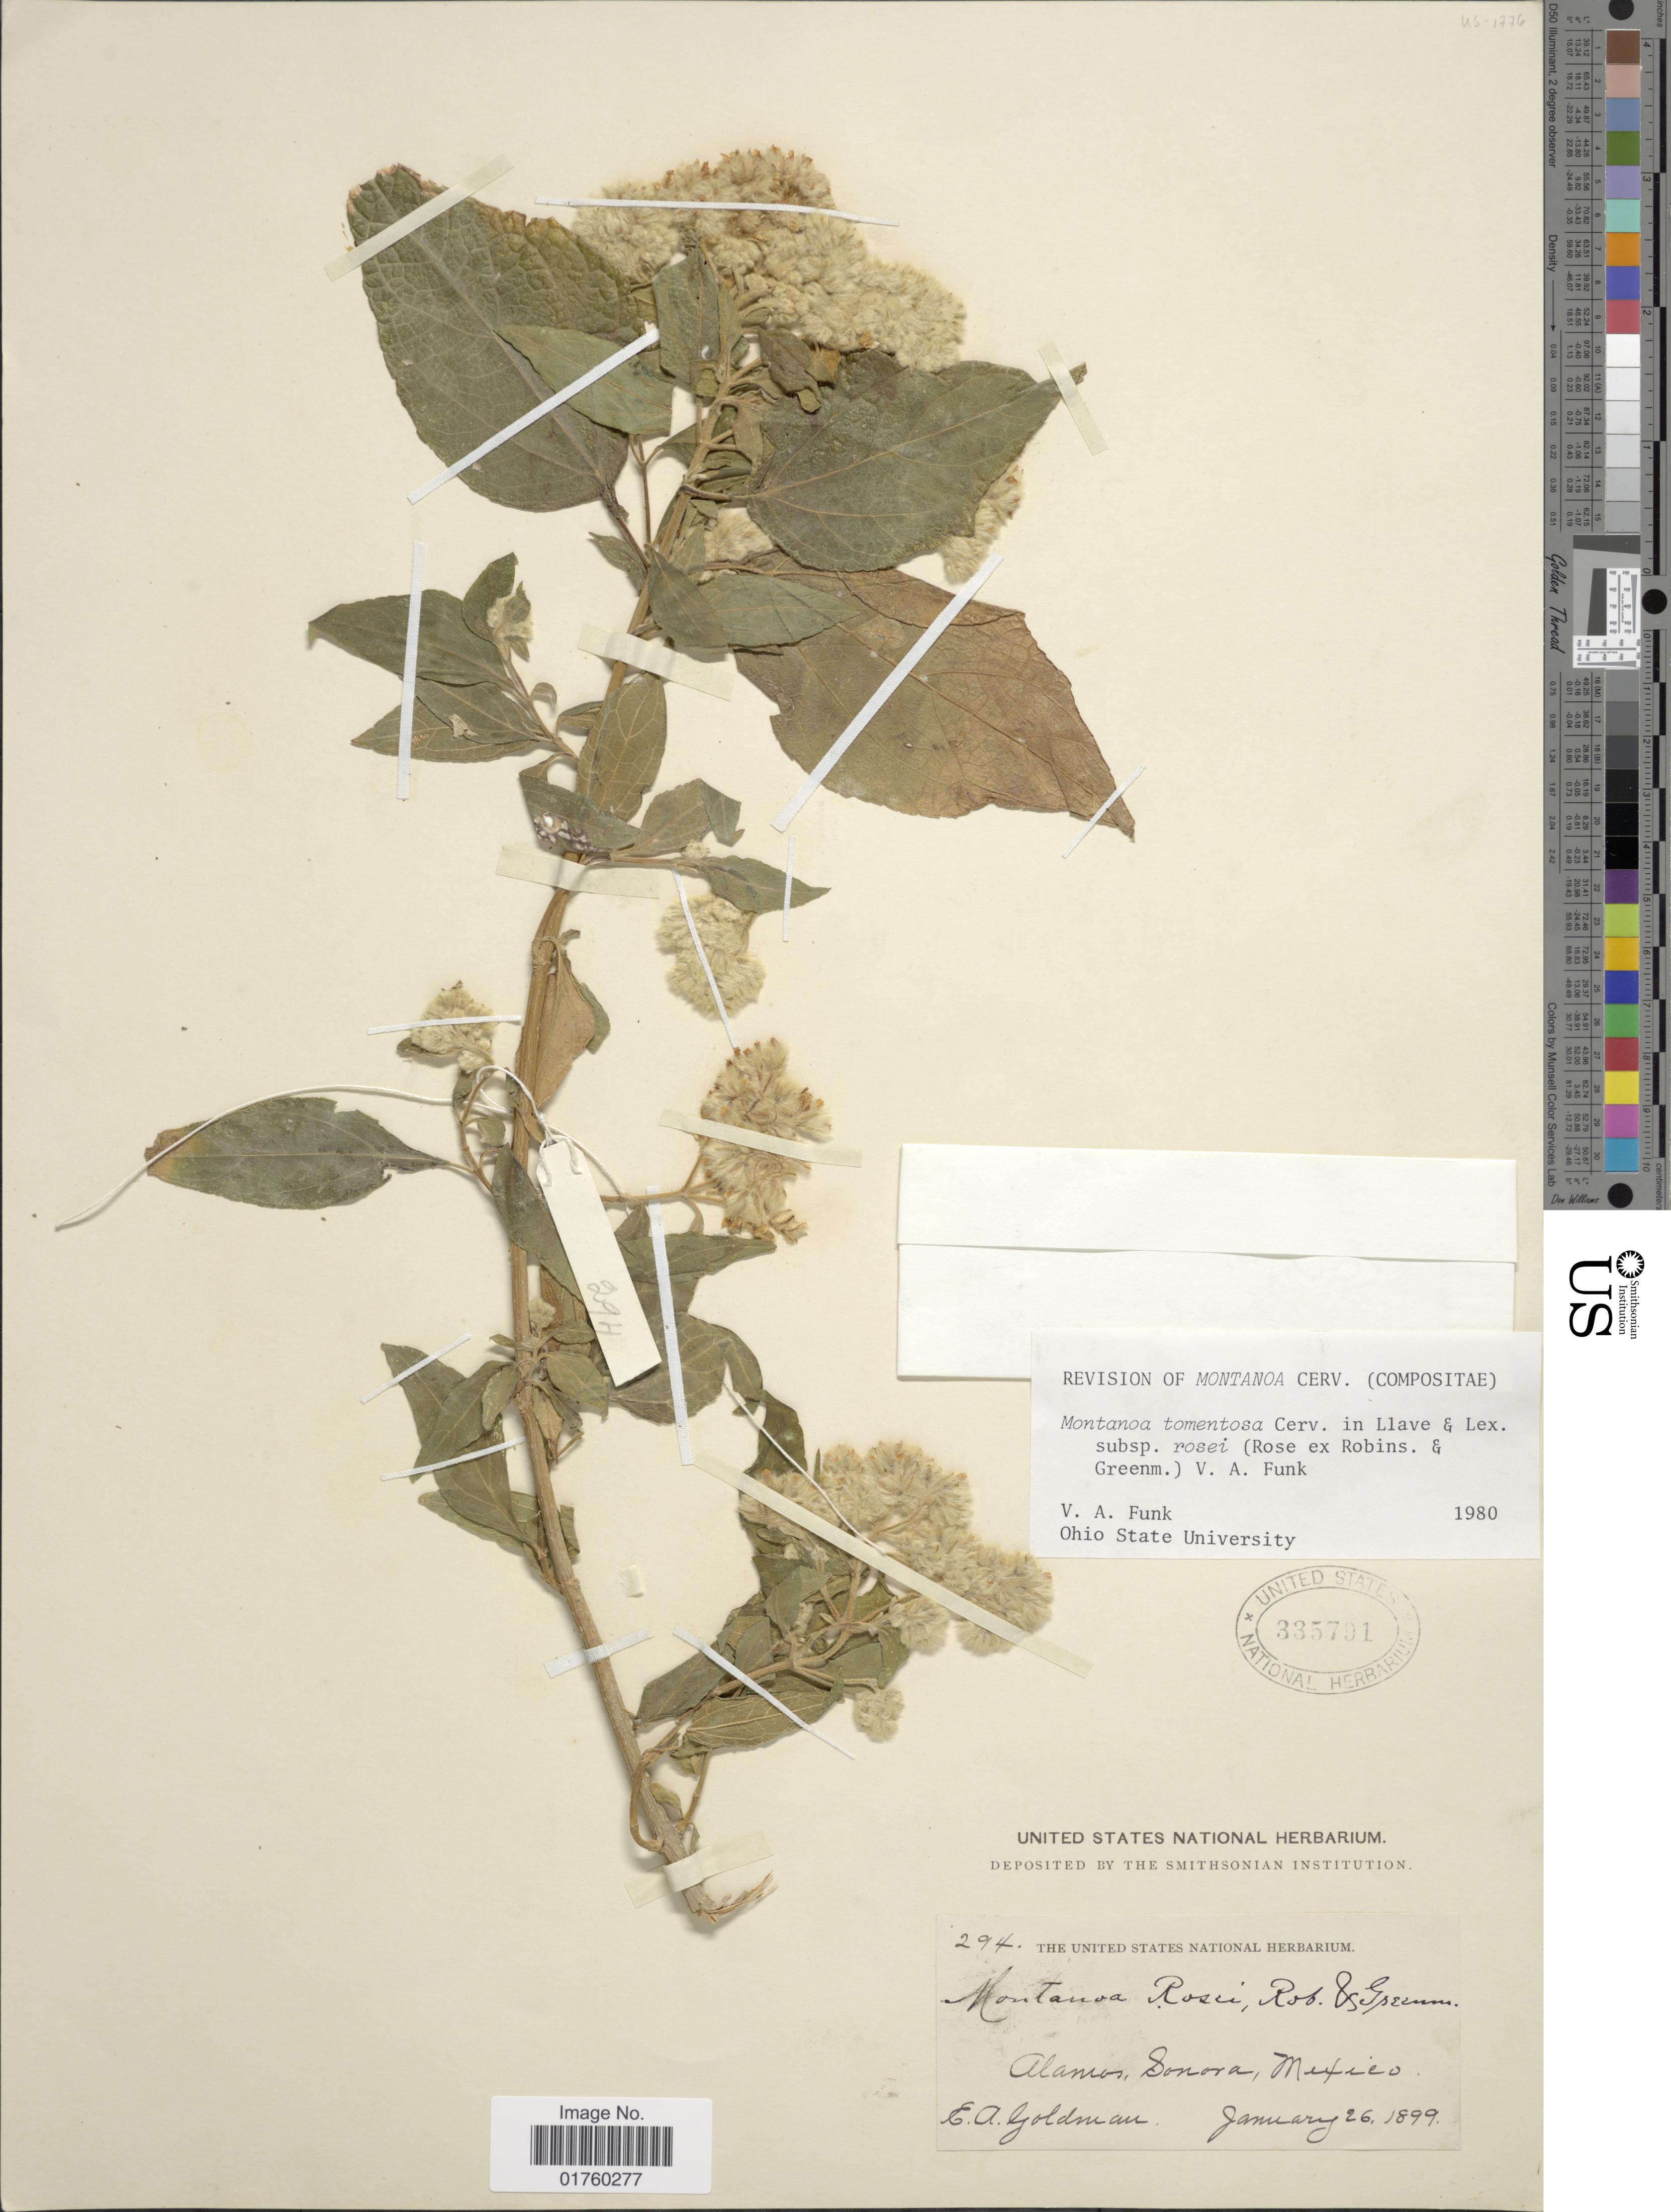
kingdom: Plantae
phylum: Tracheophyta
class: Magnoliopsida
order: Asterales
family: Asteraceae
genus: Montanoa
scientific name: Montanoa tomentosa subsp. rosei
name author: Cerv.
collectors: E. A. Goldman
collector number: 294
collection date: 1899-01-26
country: Mexico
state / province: Sonora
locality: Alamos.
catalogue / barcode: US 335791